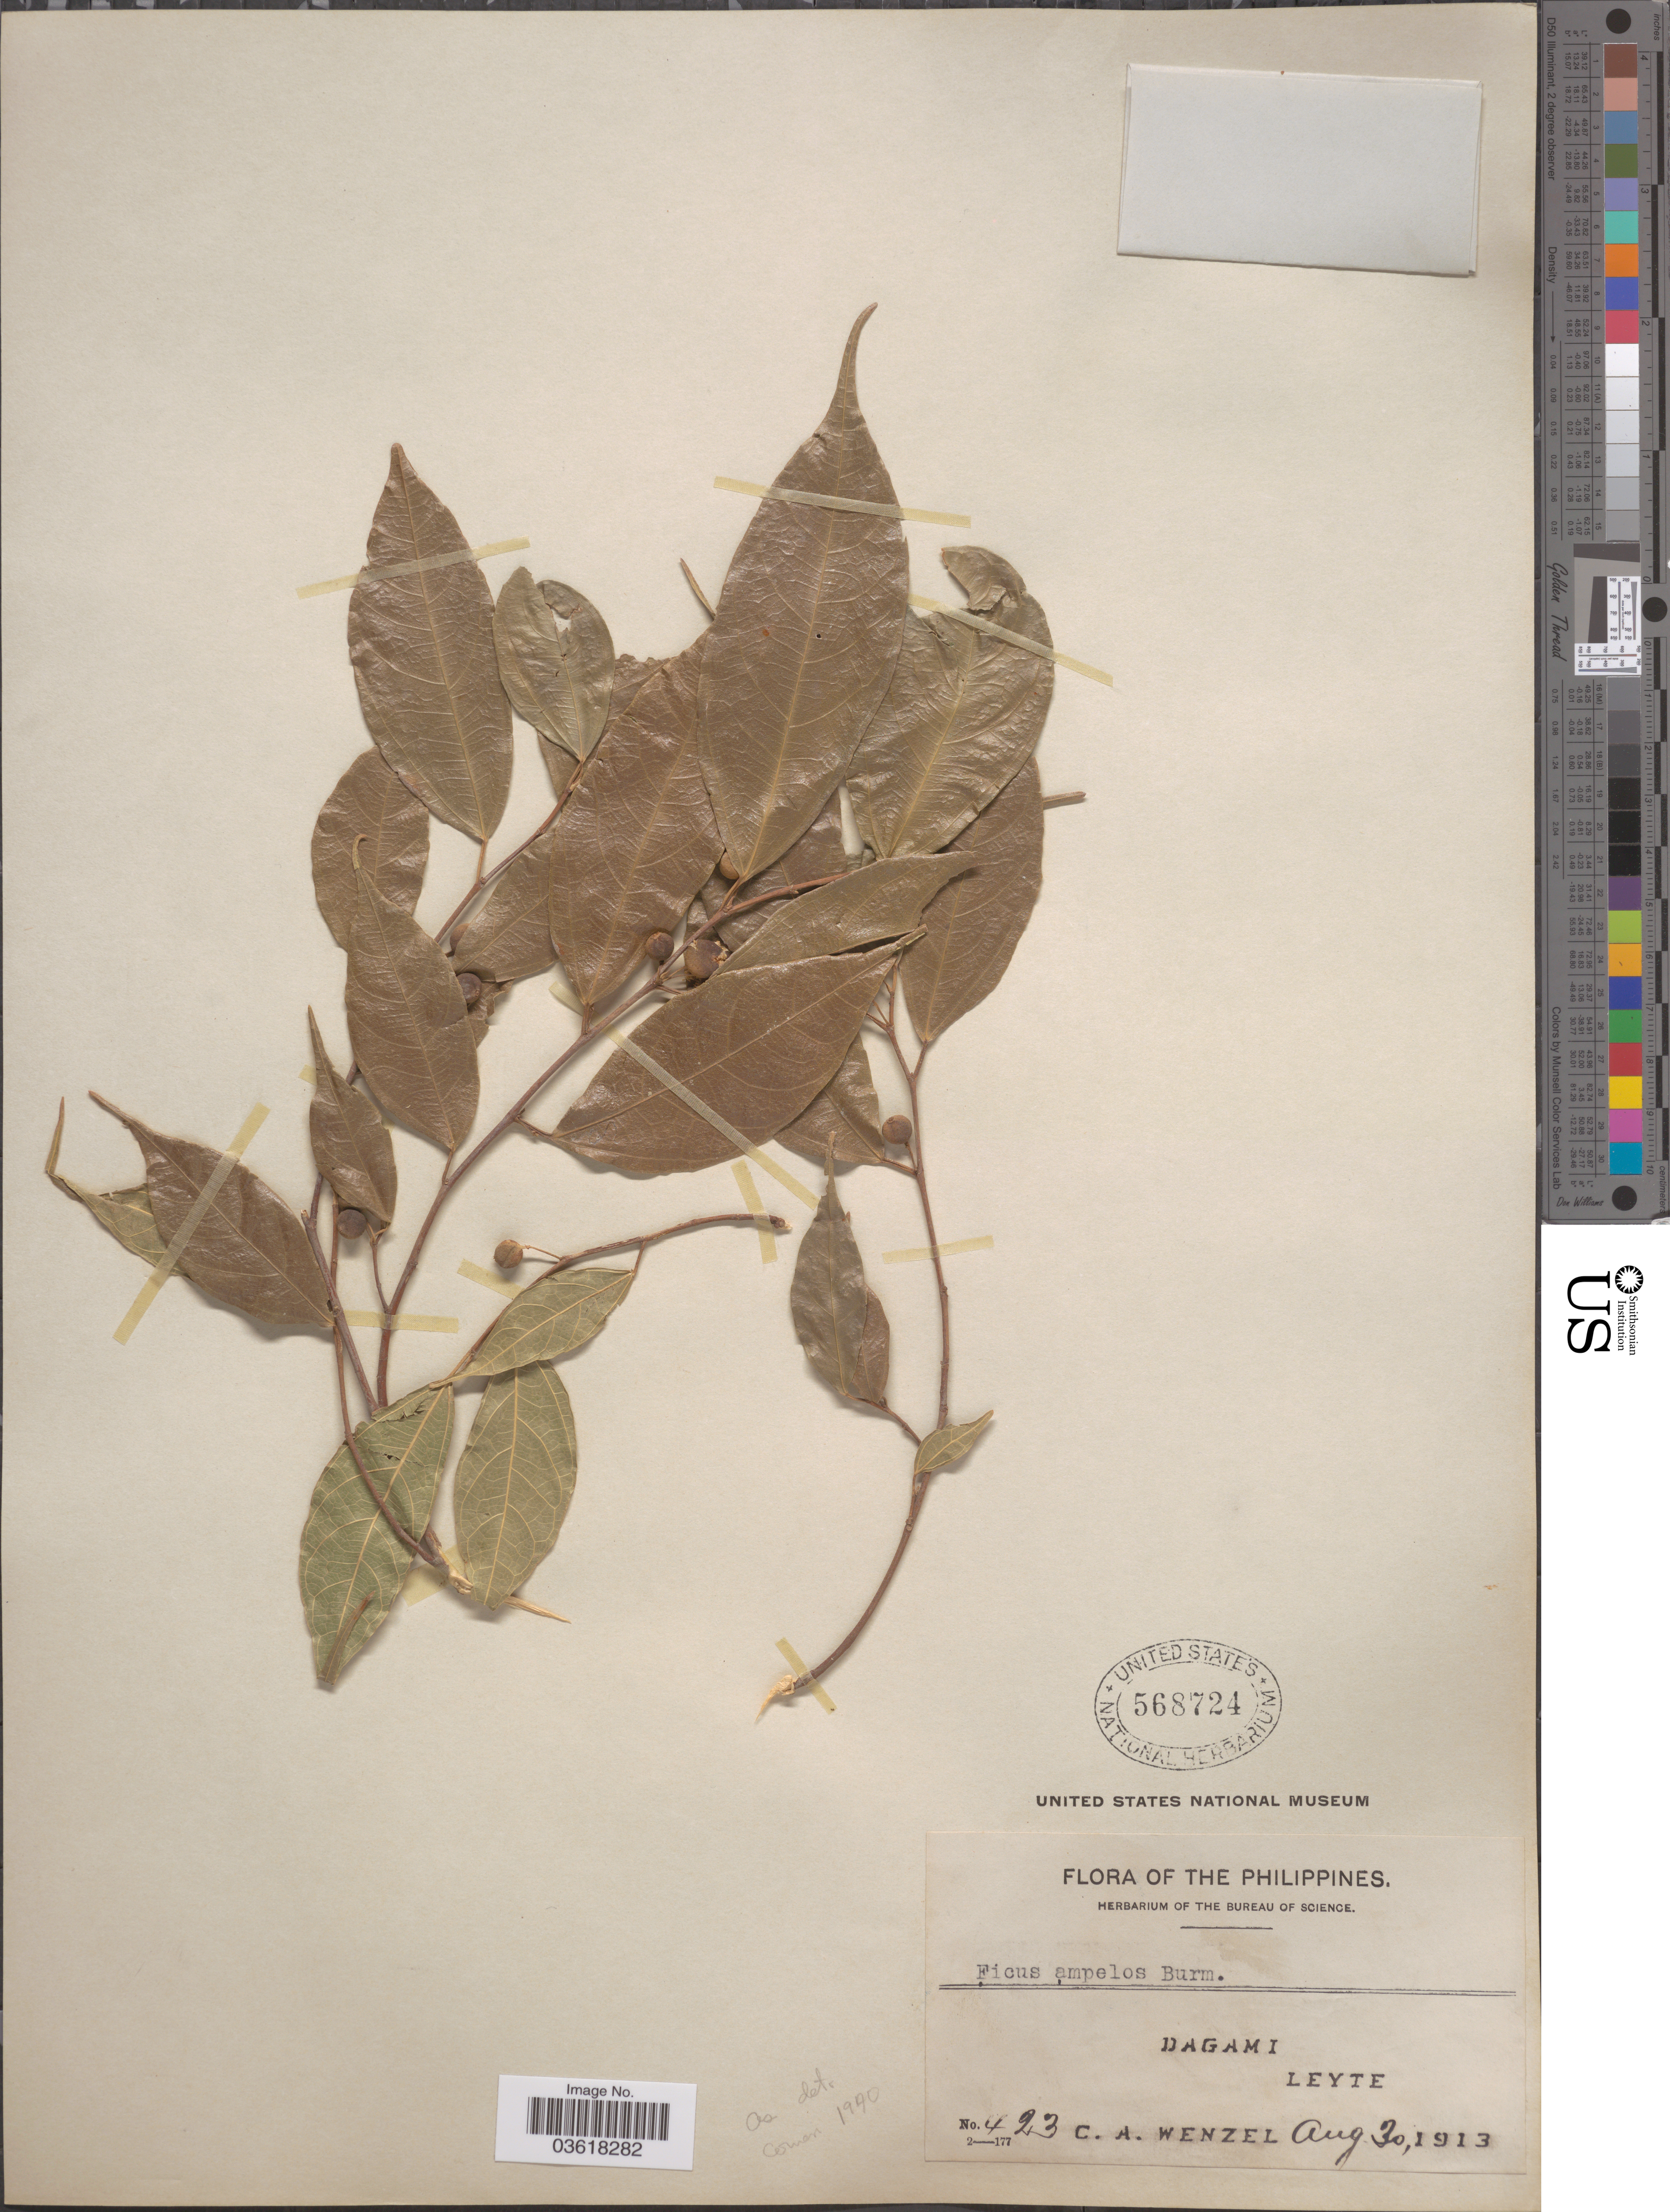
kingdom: Plantae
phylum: Tracheophyta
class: Magnoliopsida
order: Rosales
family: Moraceae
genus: Ficus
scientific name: Ficus ampelos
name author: Burm. f.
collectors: C. Wenzel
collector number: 423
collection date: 1913-08-30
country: Philippines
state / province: Eastern Visayas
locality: Dagami, Leyte.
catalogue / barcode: US 568724